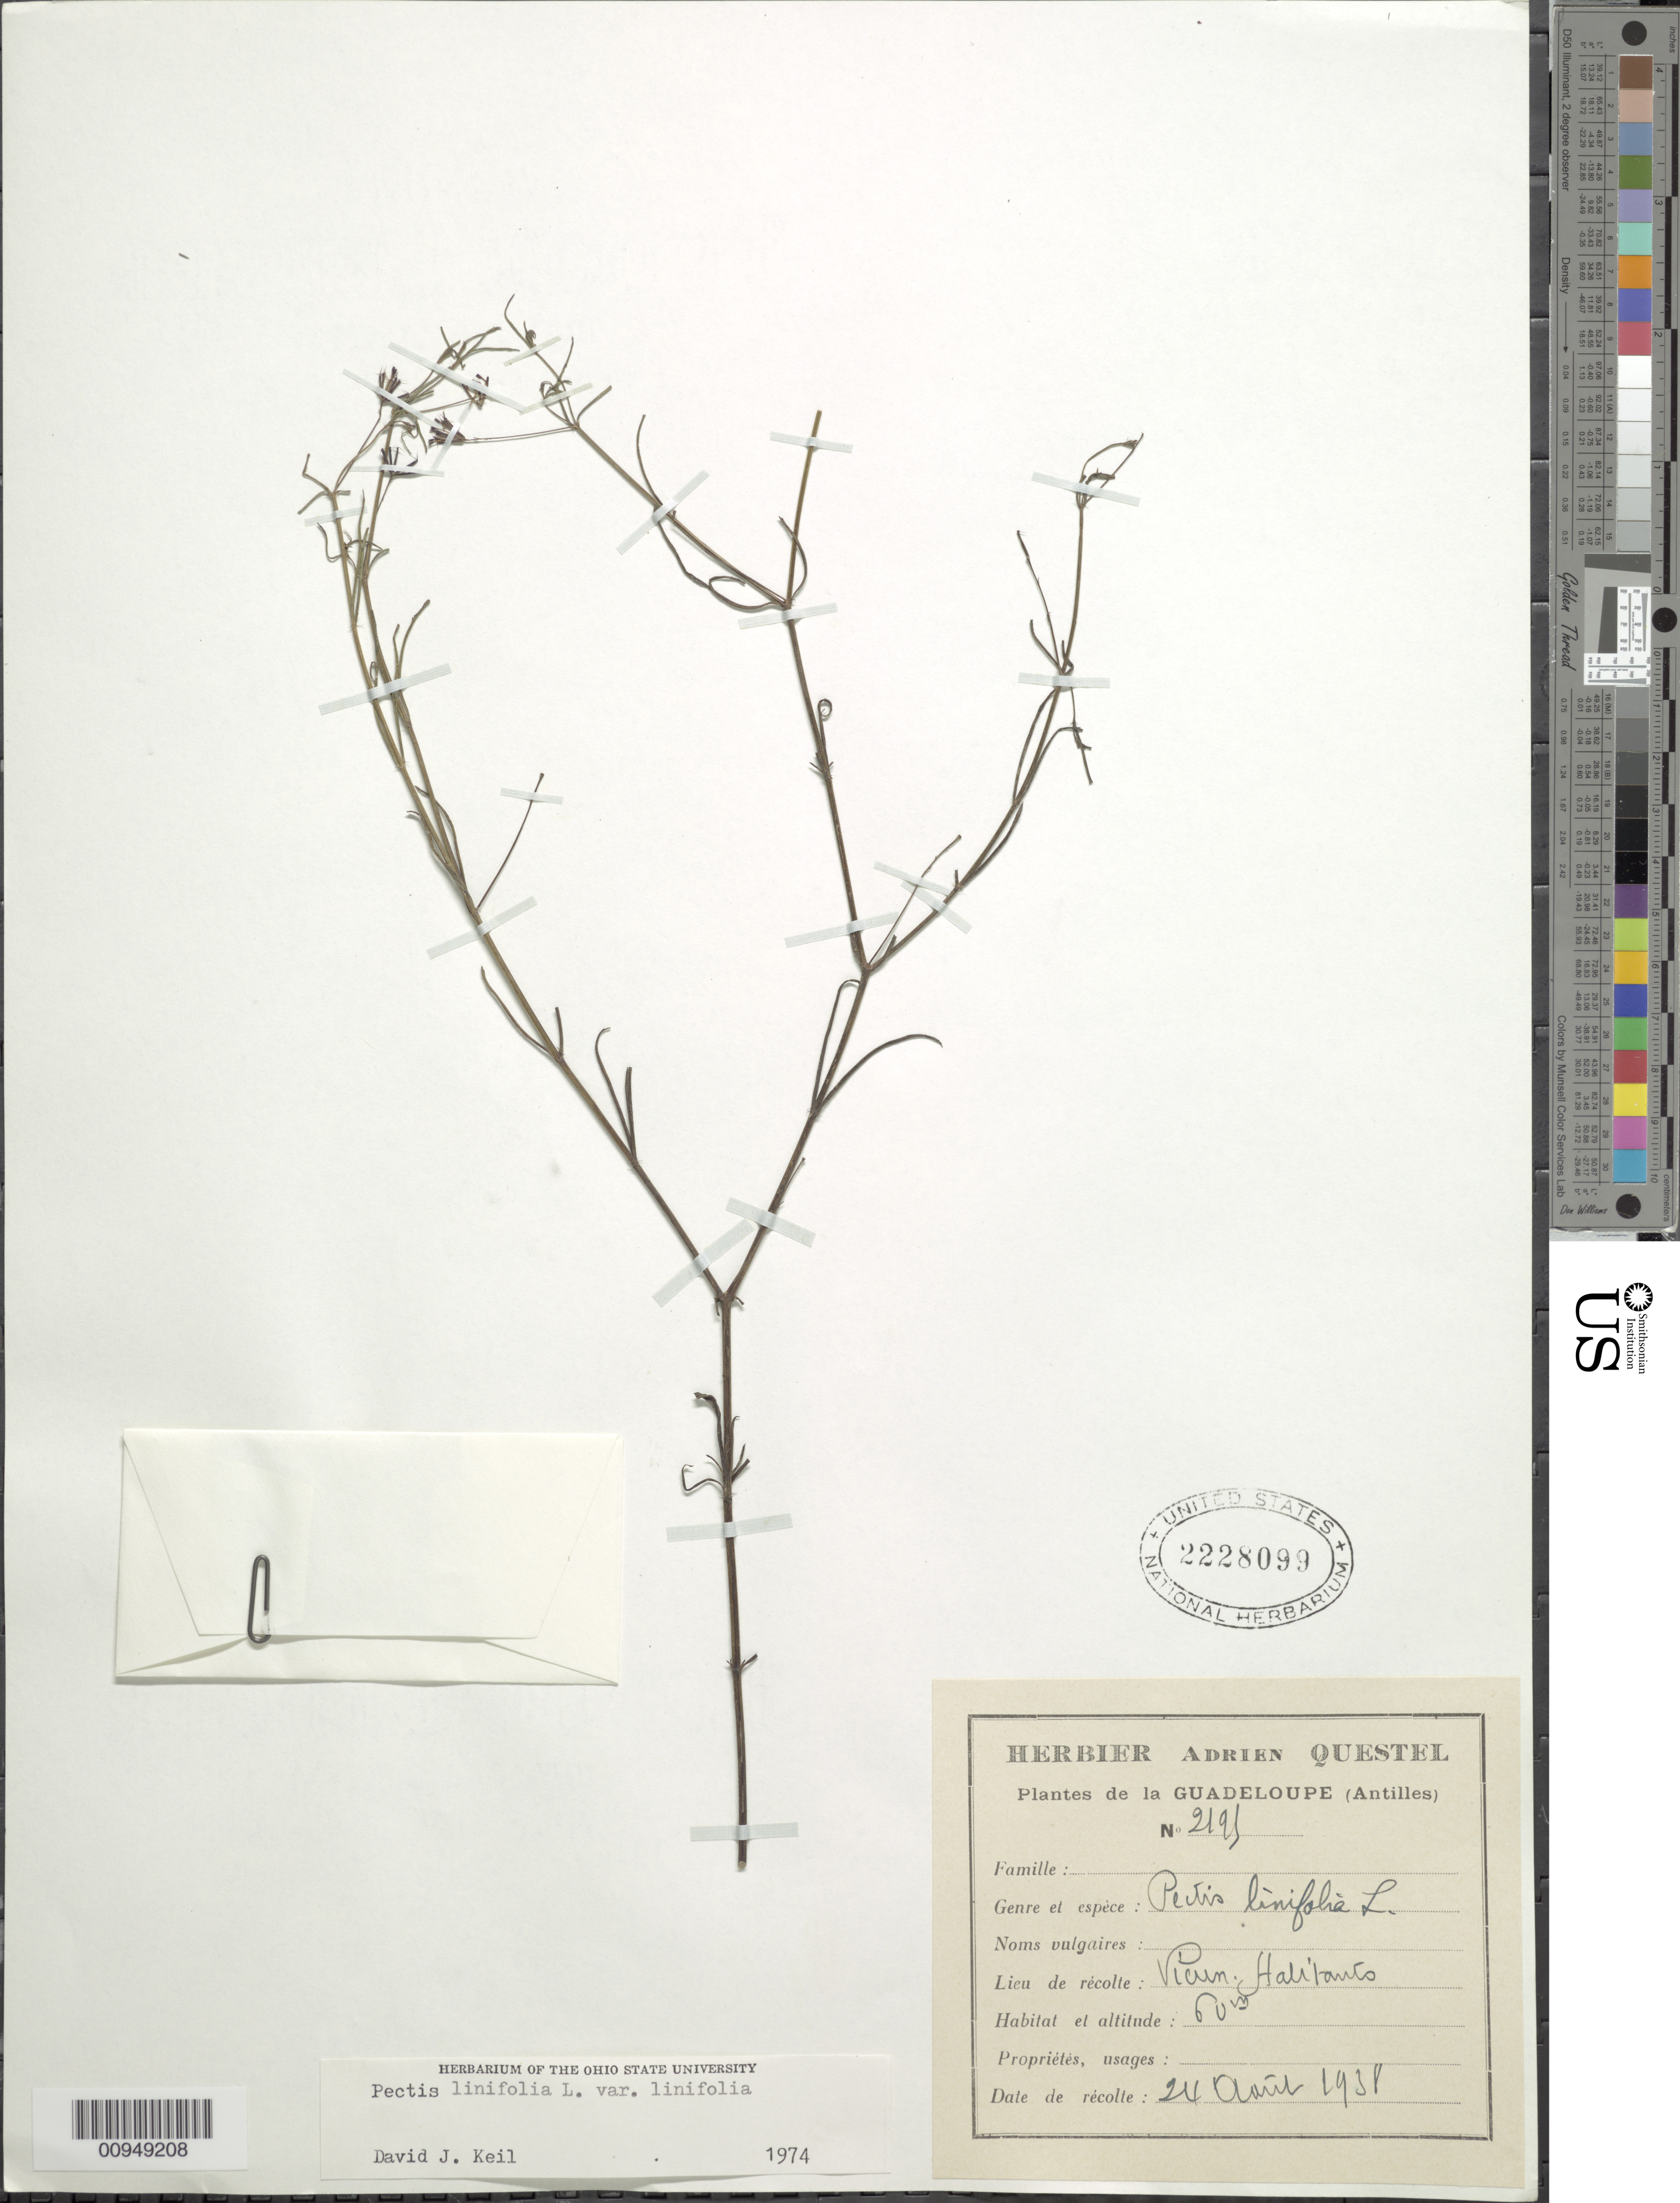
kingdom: Plantae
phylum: Tracheophyta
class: Magnoliopsida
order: Asterales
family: Asteraceae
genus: Pectis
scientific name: Pectis linifolia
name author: L.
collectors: A. Questel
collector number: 2191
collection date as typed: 24 Apr 1938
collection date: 1938-04-24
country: Guadeloupe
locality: "vicum halitauts"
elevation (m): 60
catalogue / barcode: US 2228099